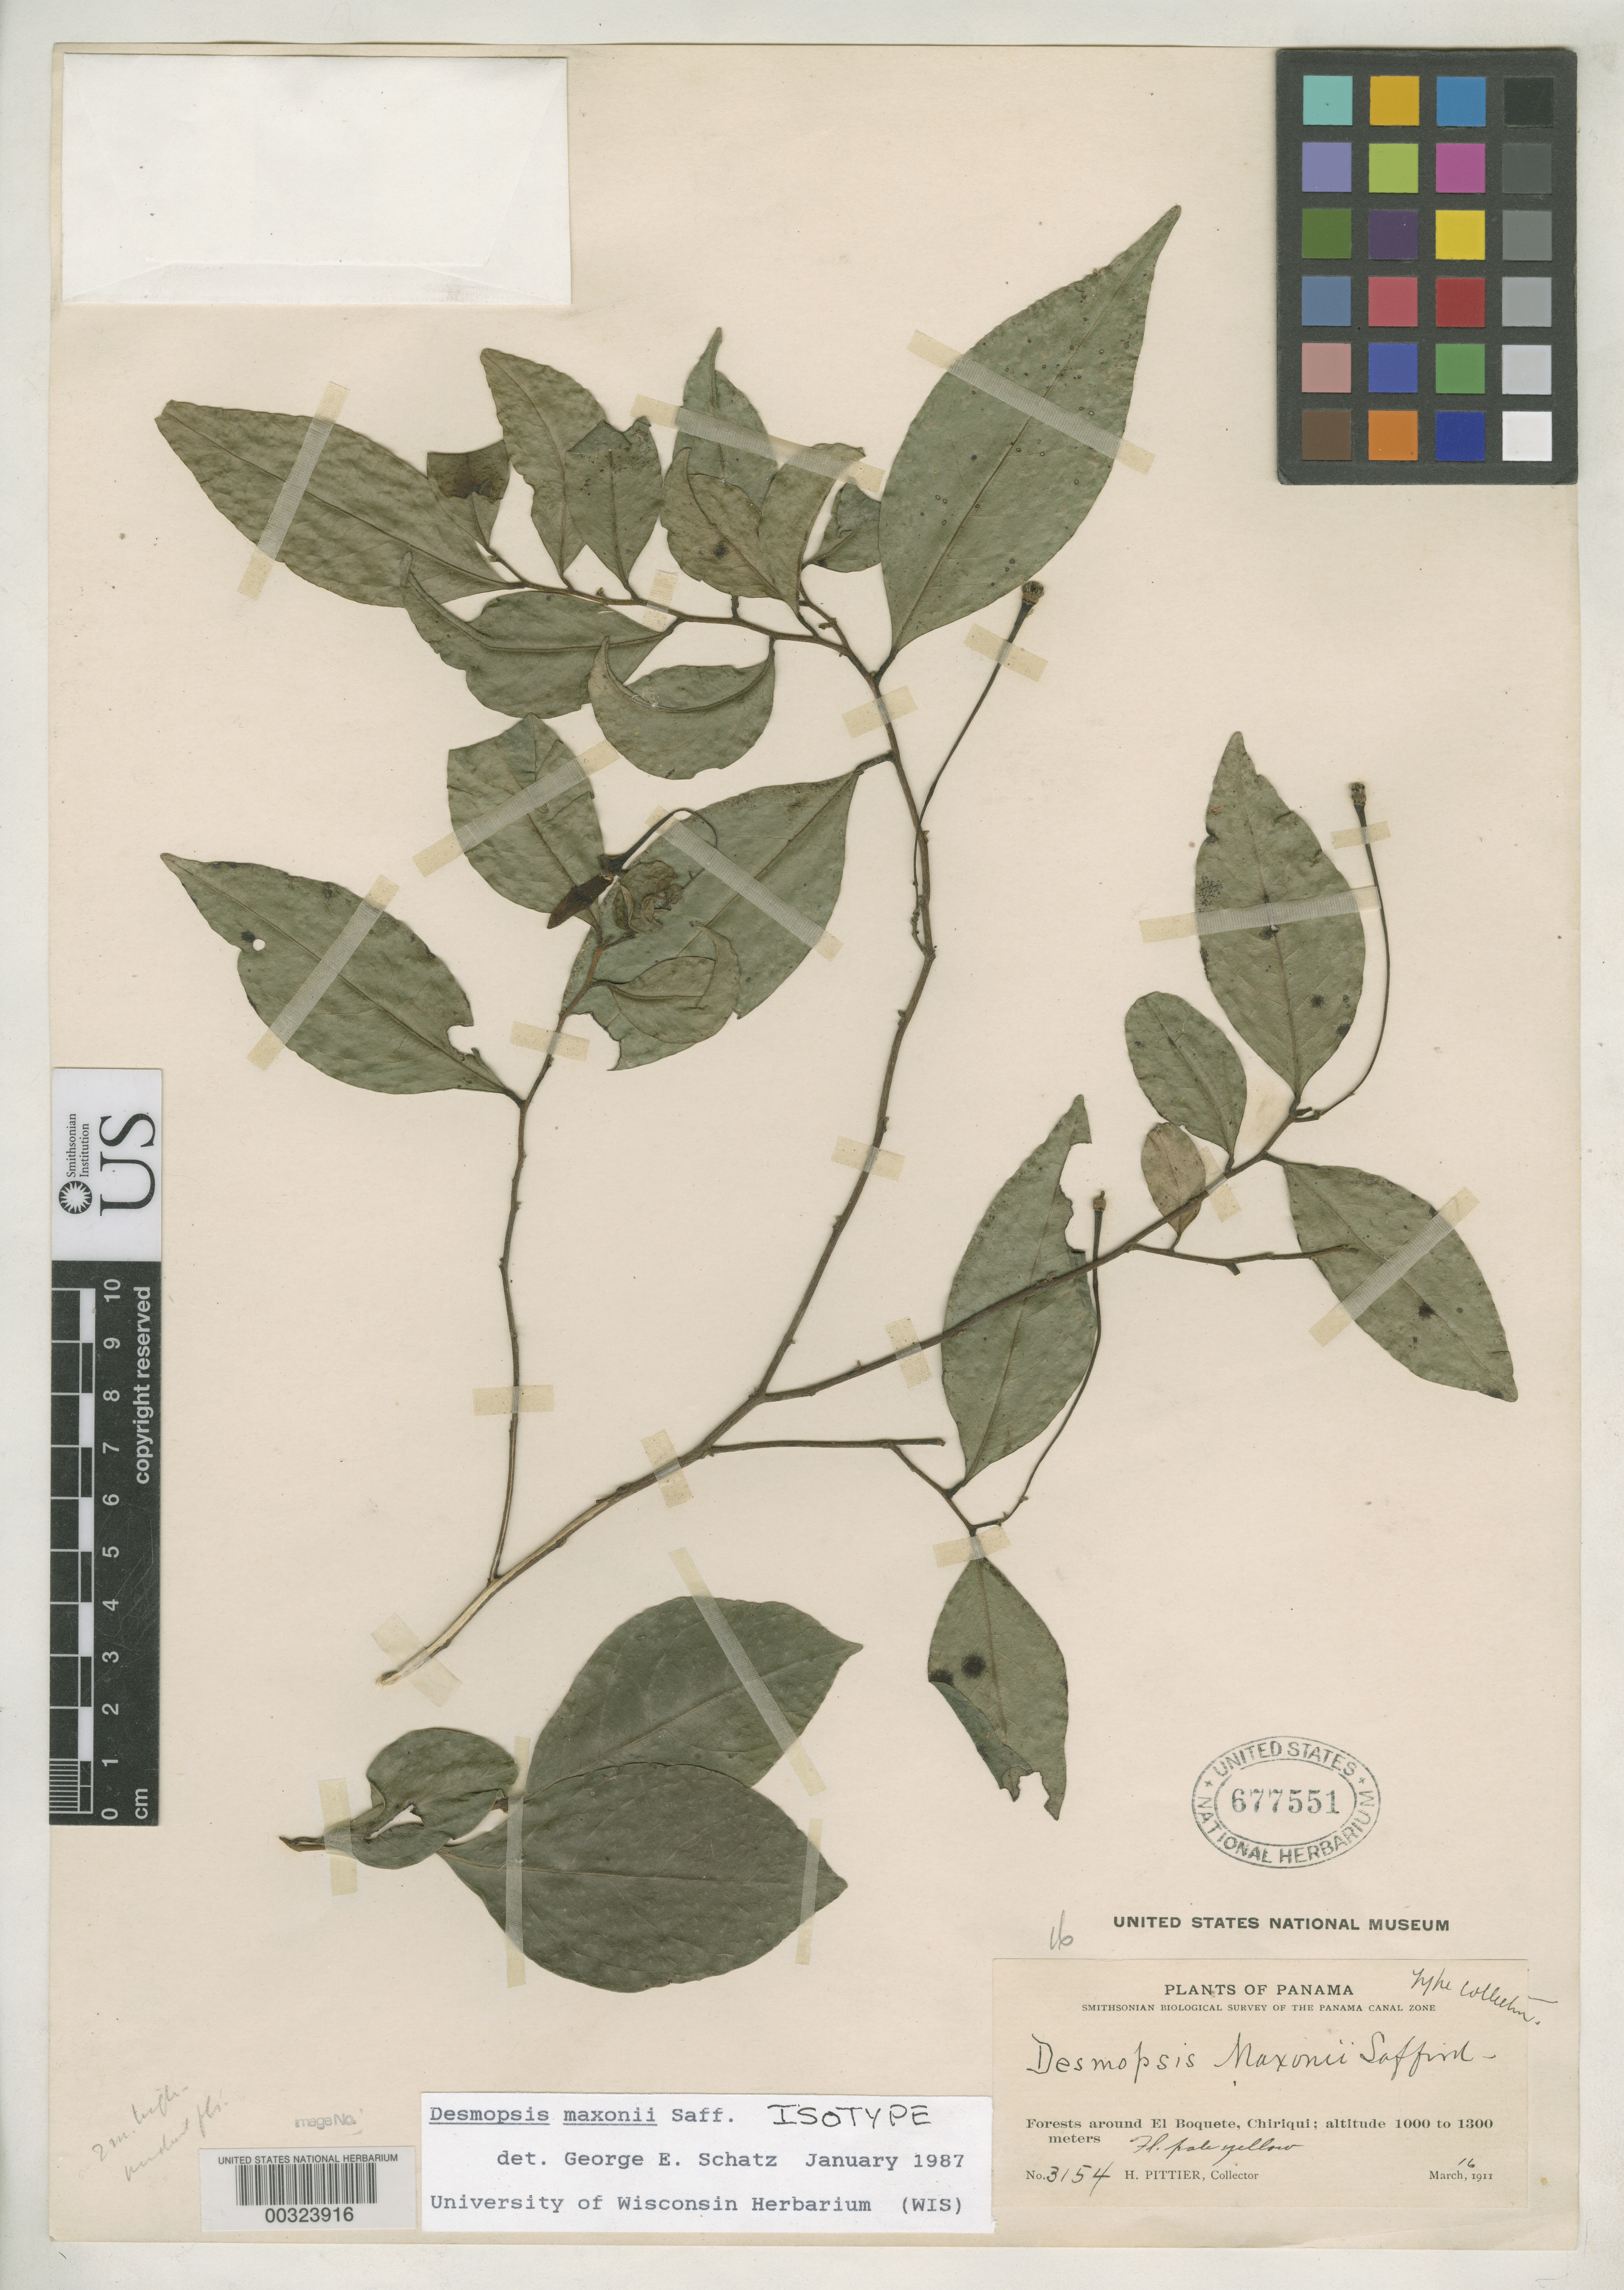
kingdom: Plantae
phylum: Tracheophyta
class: Magnoliopsida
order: Magnoliales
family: Annonaceae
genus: Desmopsis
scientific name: Desmopsis maxonii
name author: Saff.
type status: Isotype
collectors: H. F. Pittier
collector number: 3154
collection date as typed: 16 Mar 1911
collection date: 1911-03-16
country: Panama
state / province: Chiriquí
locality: Forests around El Boquete.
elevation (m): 1000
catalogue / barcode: US 677551